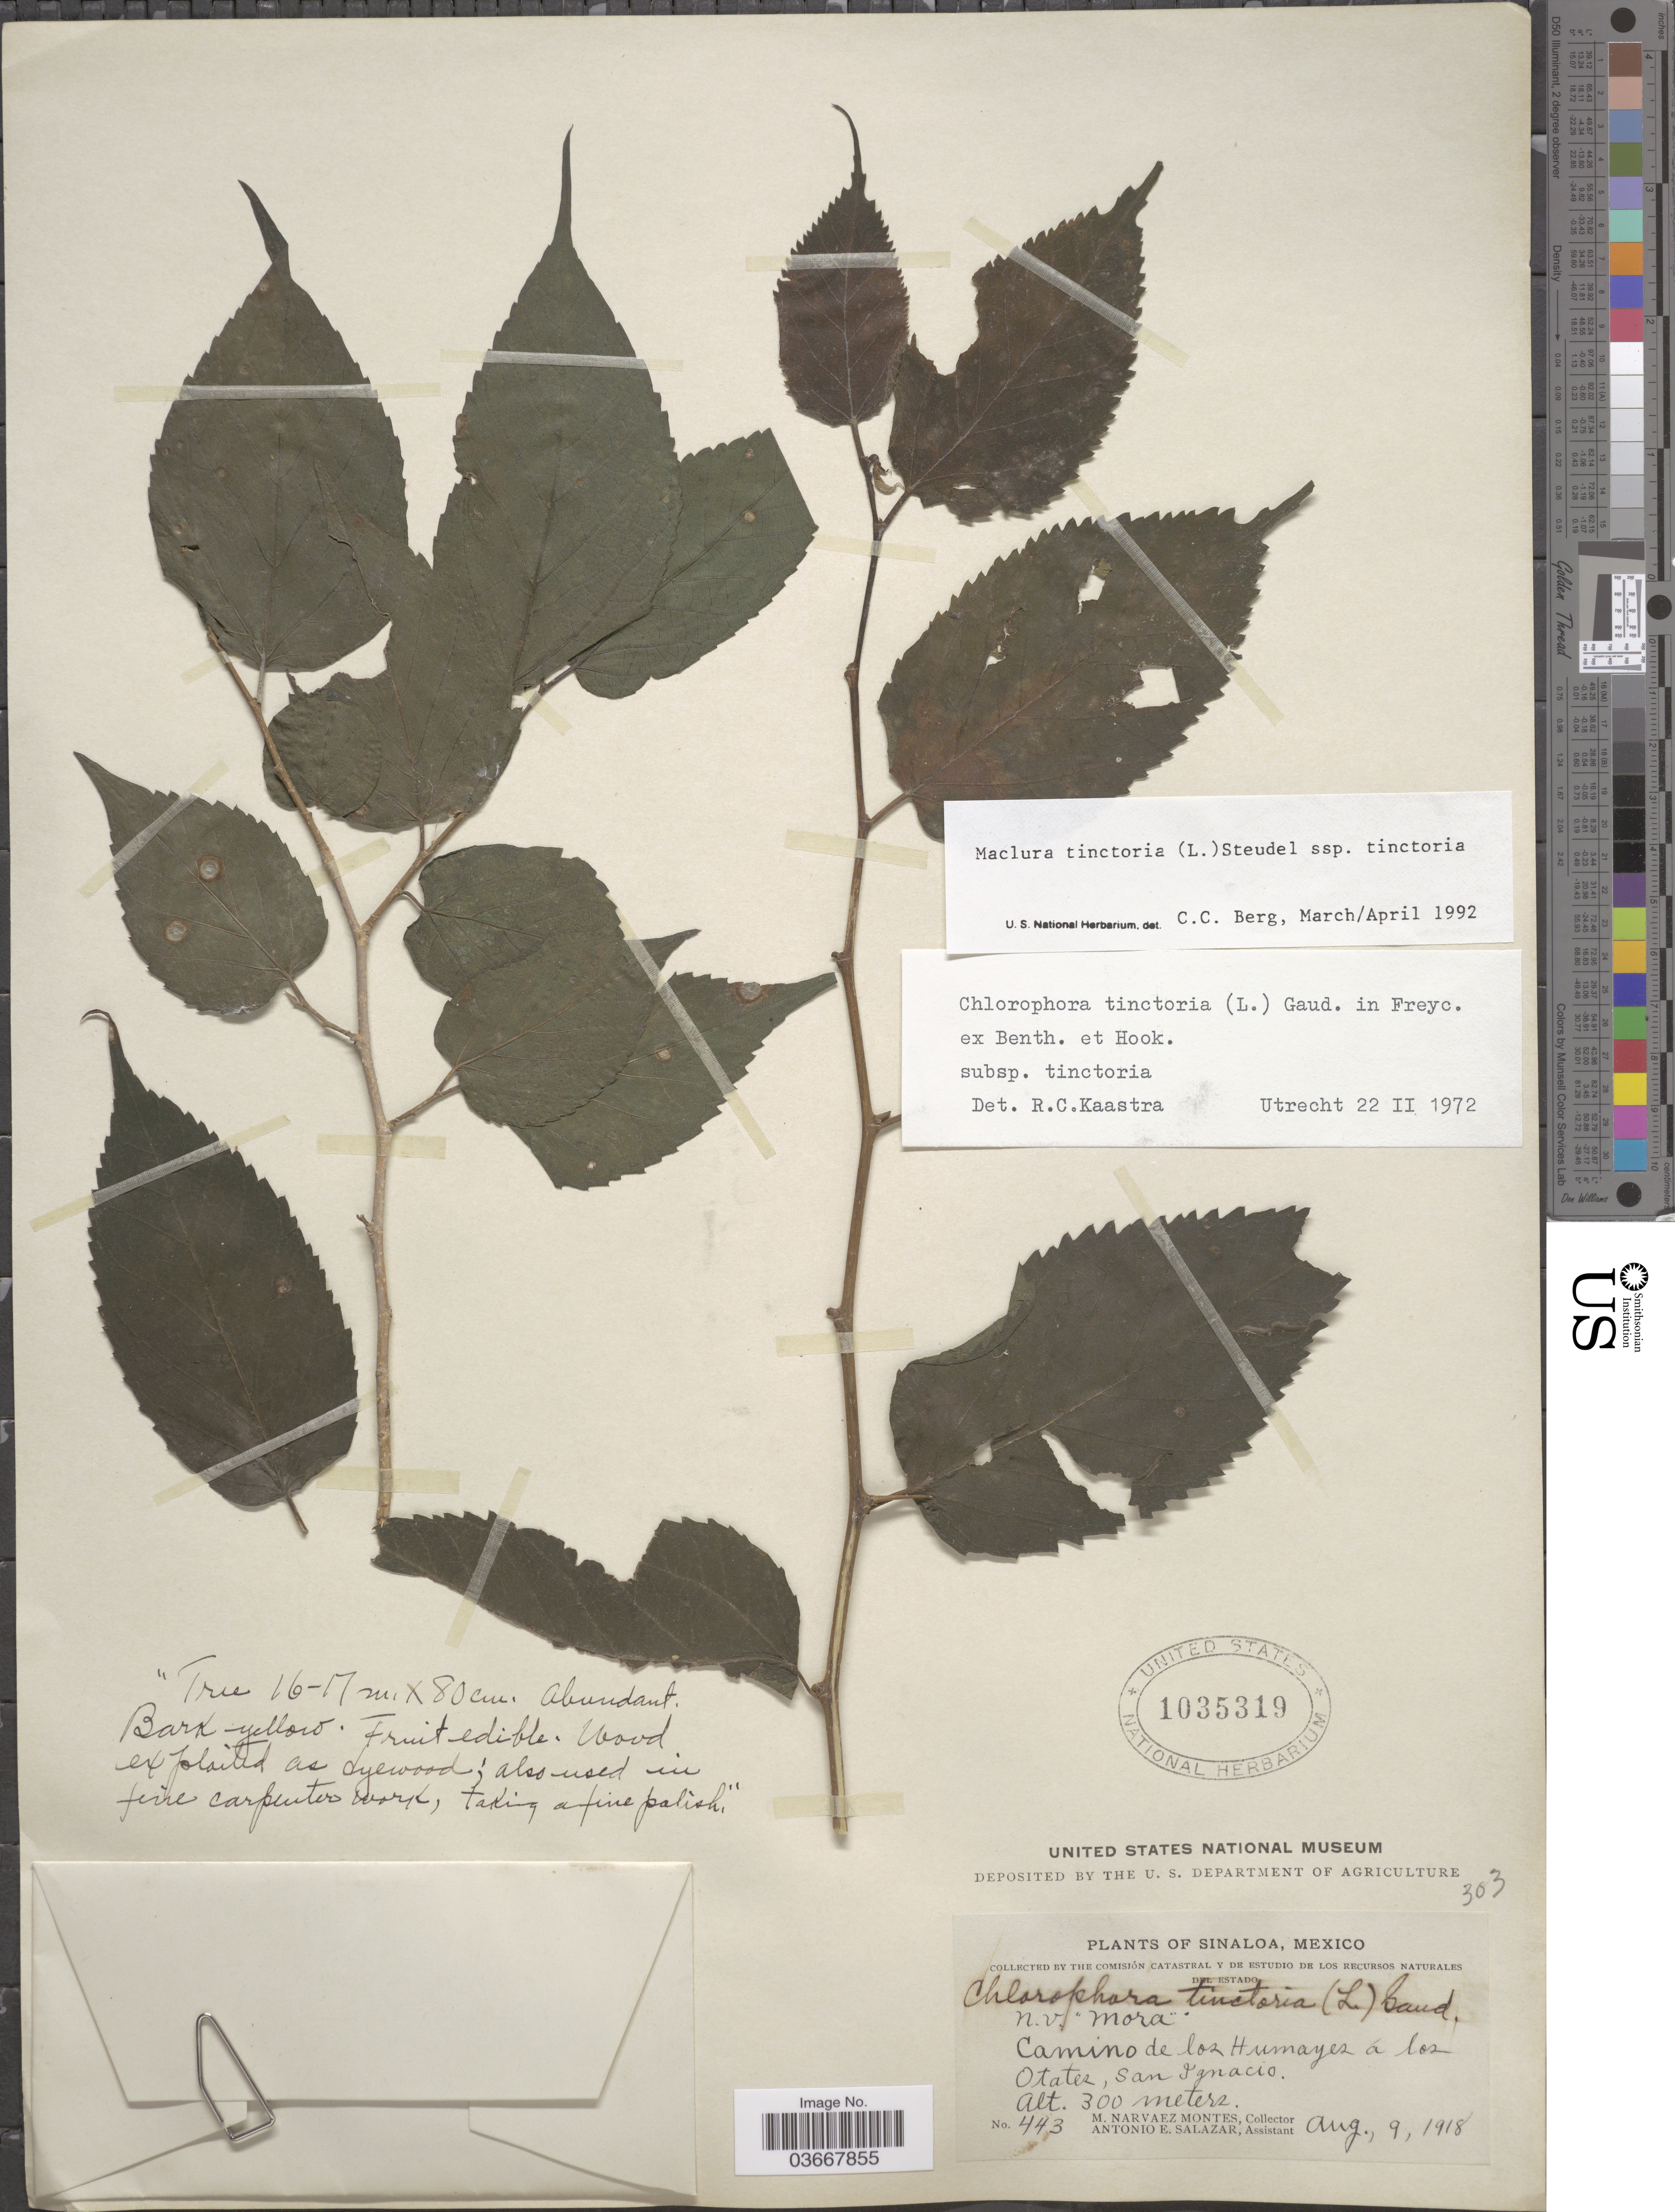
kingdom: Plantae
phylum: Tracheophyta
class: Magnoliopsida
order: Rosales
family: Moraceae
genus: Maclura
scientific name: Maclura tinctoria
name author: (L.) D. Don ex Steud.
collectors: M. Narvaez-Montes & A. E. Salazar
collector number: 443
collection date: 1918-08-09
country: Mexico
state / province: Sinaloa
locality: Camino de los Humayes á los Otates, San Ignacio.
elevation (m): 300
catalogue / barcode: US 1035319